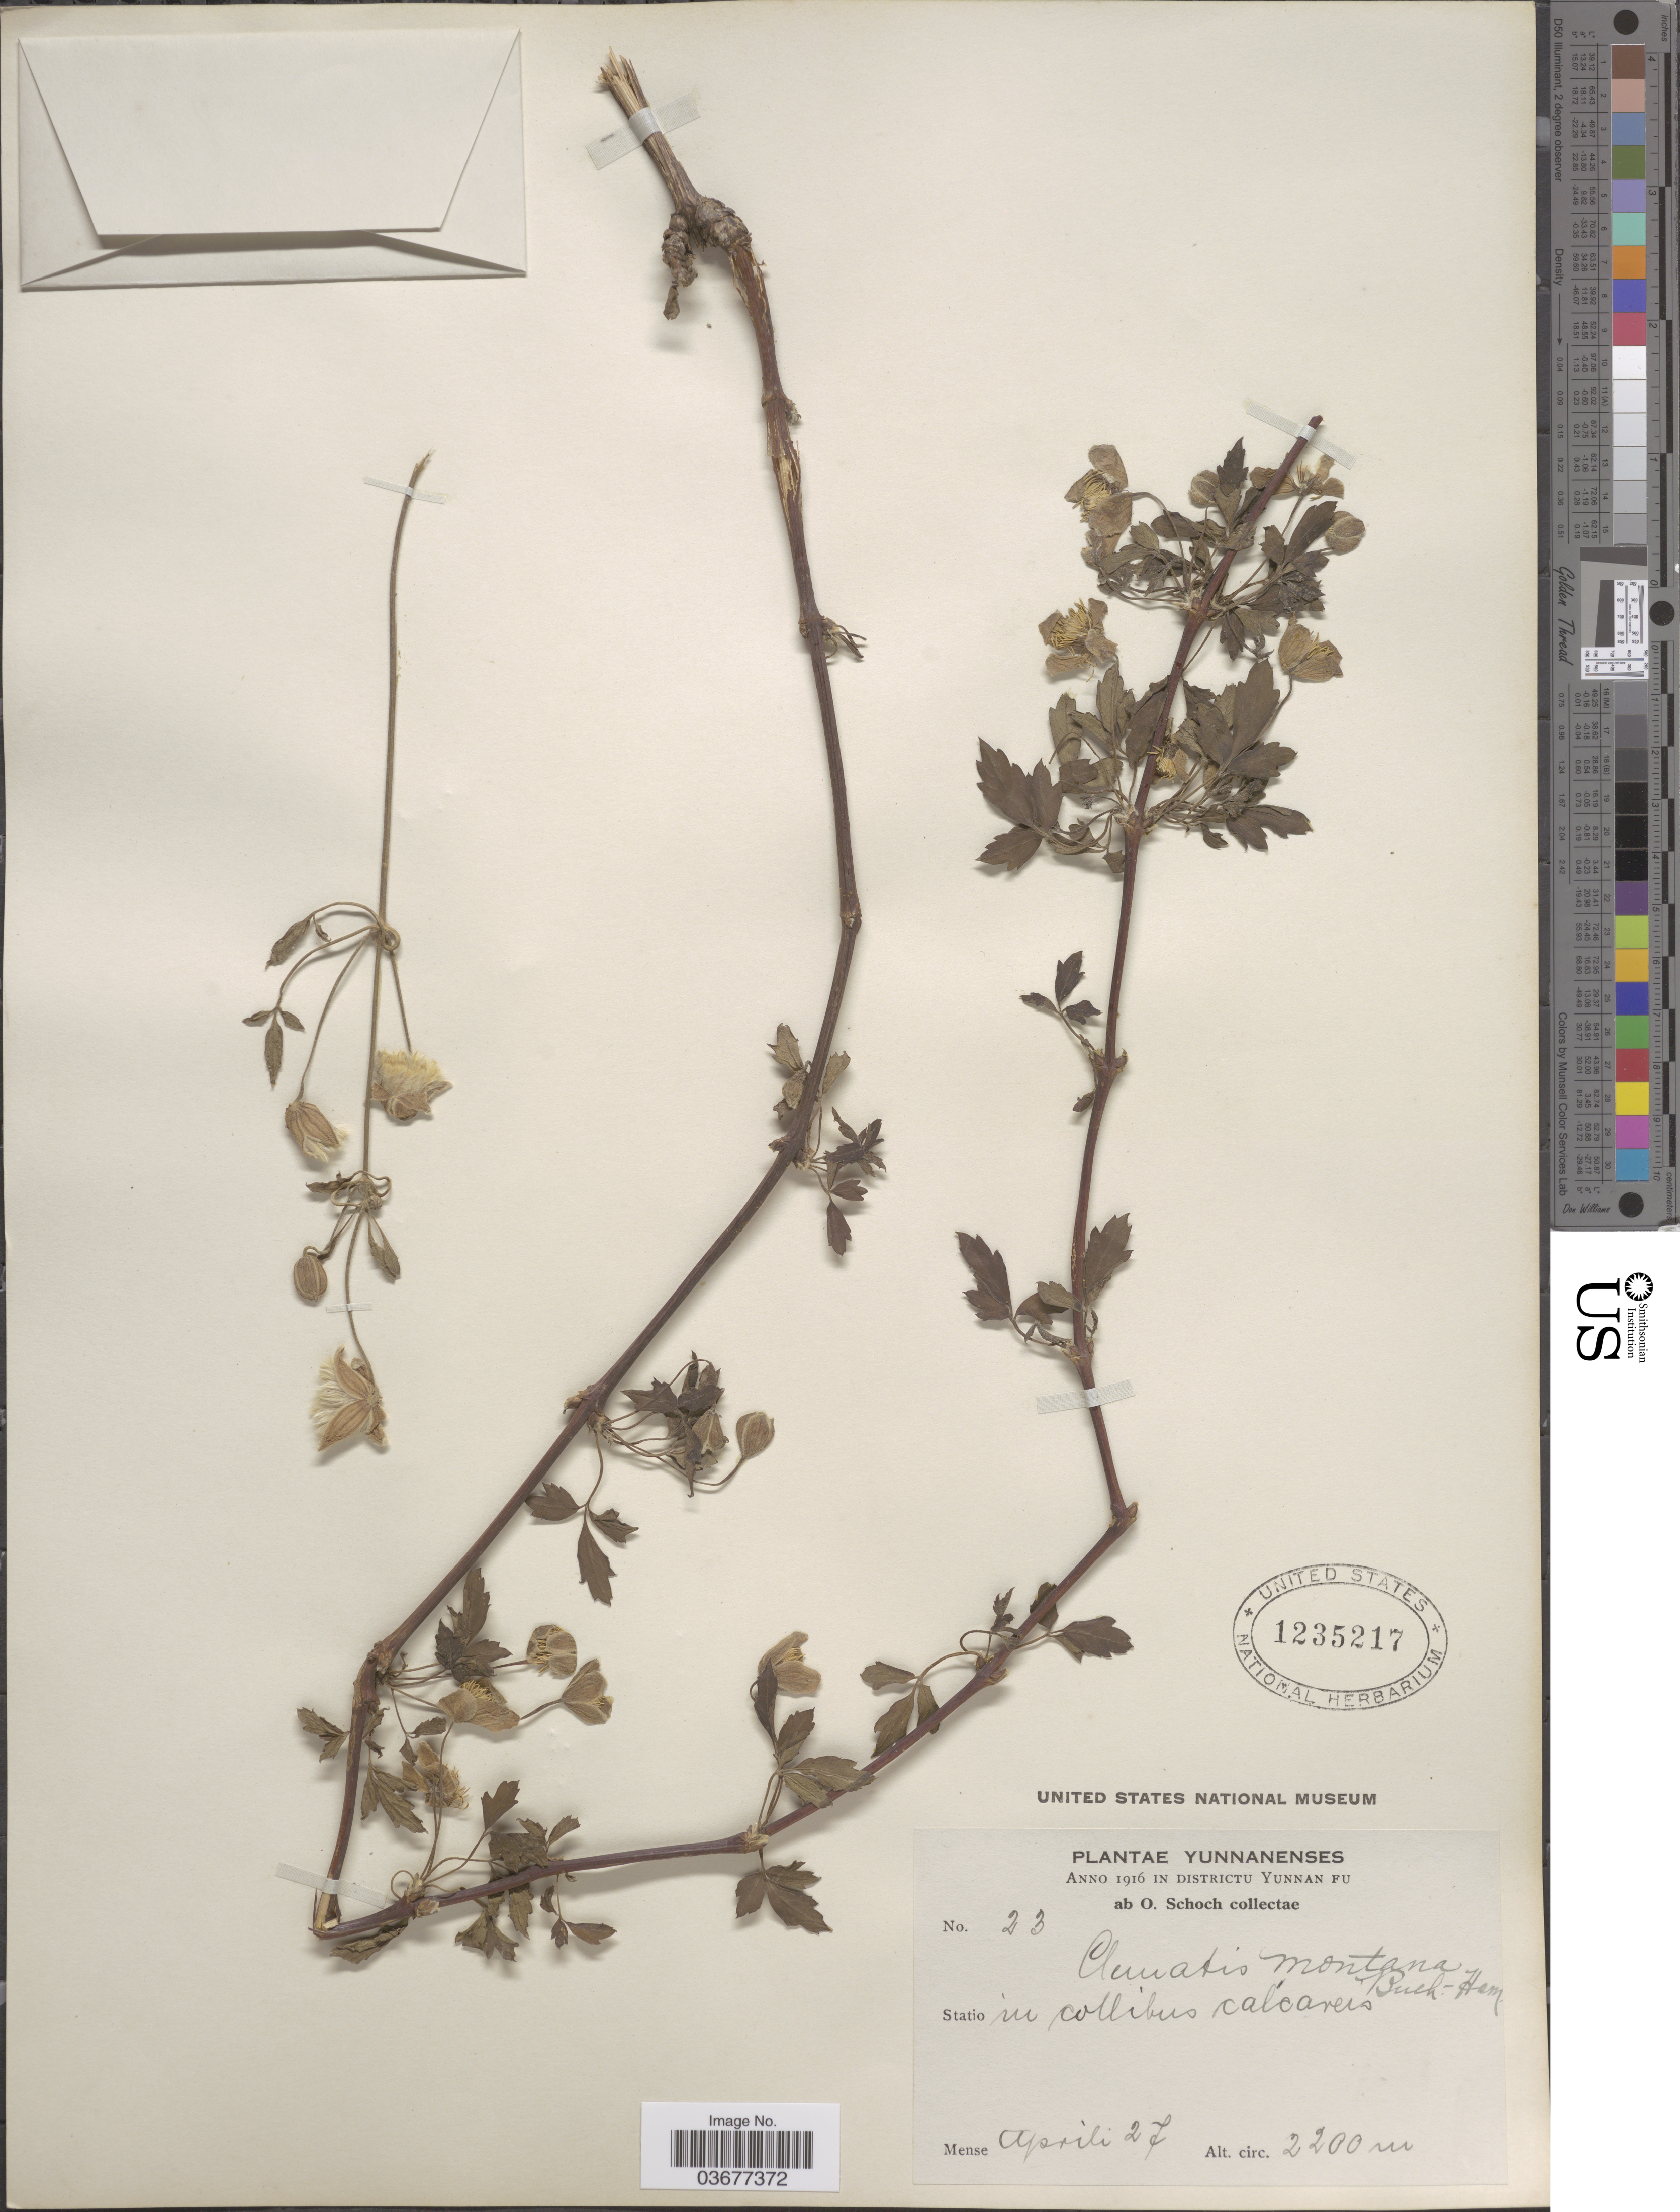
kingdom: Plantae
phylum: Tracheophyta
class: Magnoliopsida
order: Ranunculales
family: Ranunculaceae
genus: Clematis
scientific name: Clematis montana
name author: Buch.-Ham. ex DC.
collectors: O. Schoch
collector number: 23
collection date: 1916-04-27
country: China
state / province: Yunnan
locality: Districtu Yunnan Fu. Statio in collibus calcareis.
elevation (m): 2200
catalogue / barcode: US 1235217